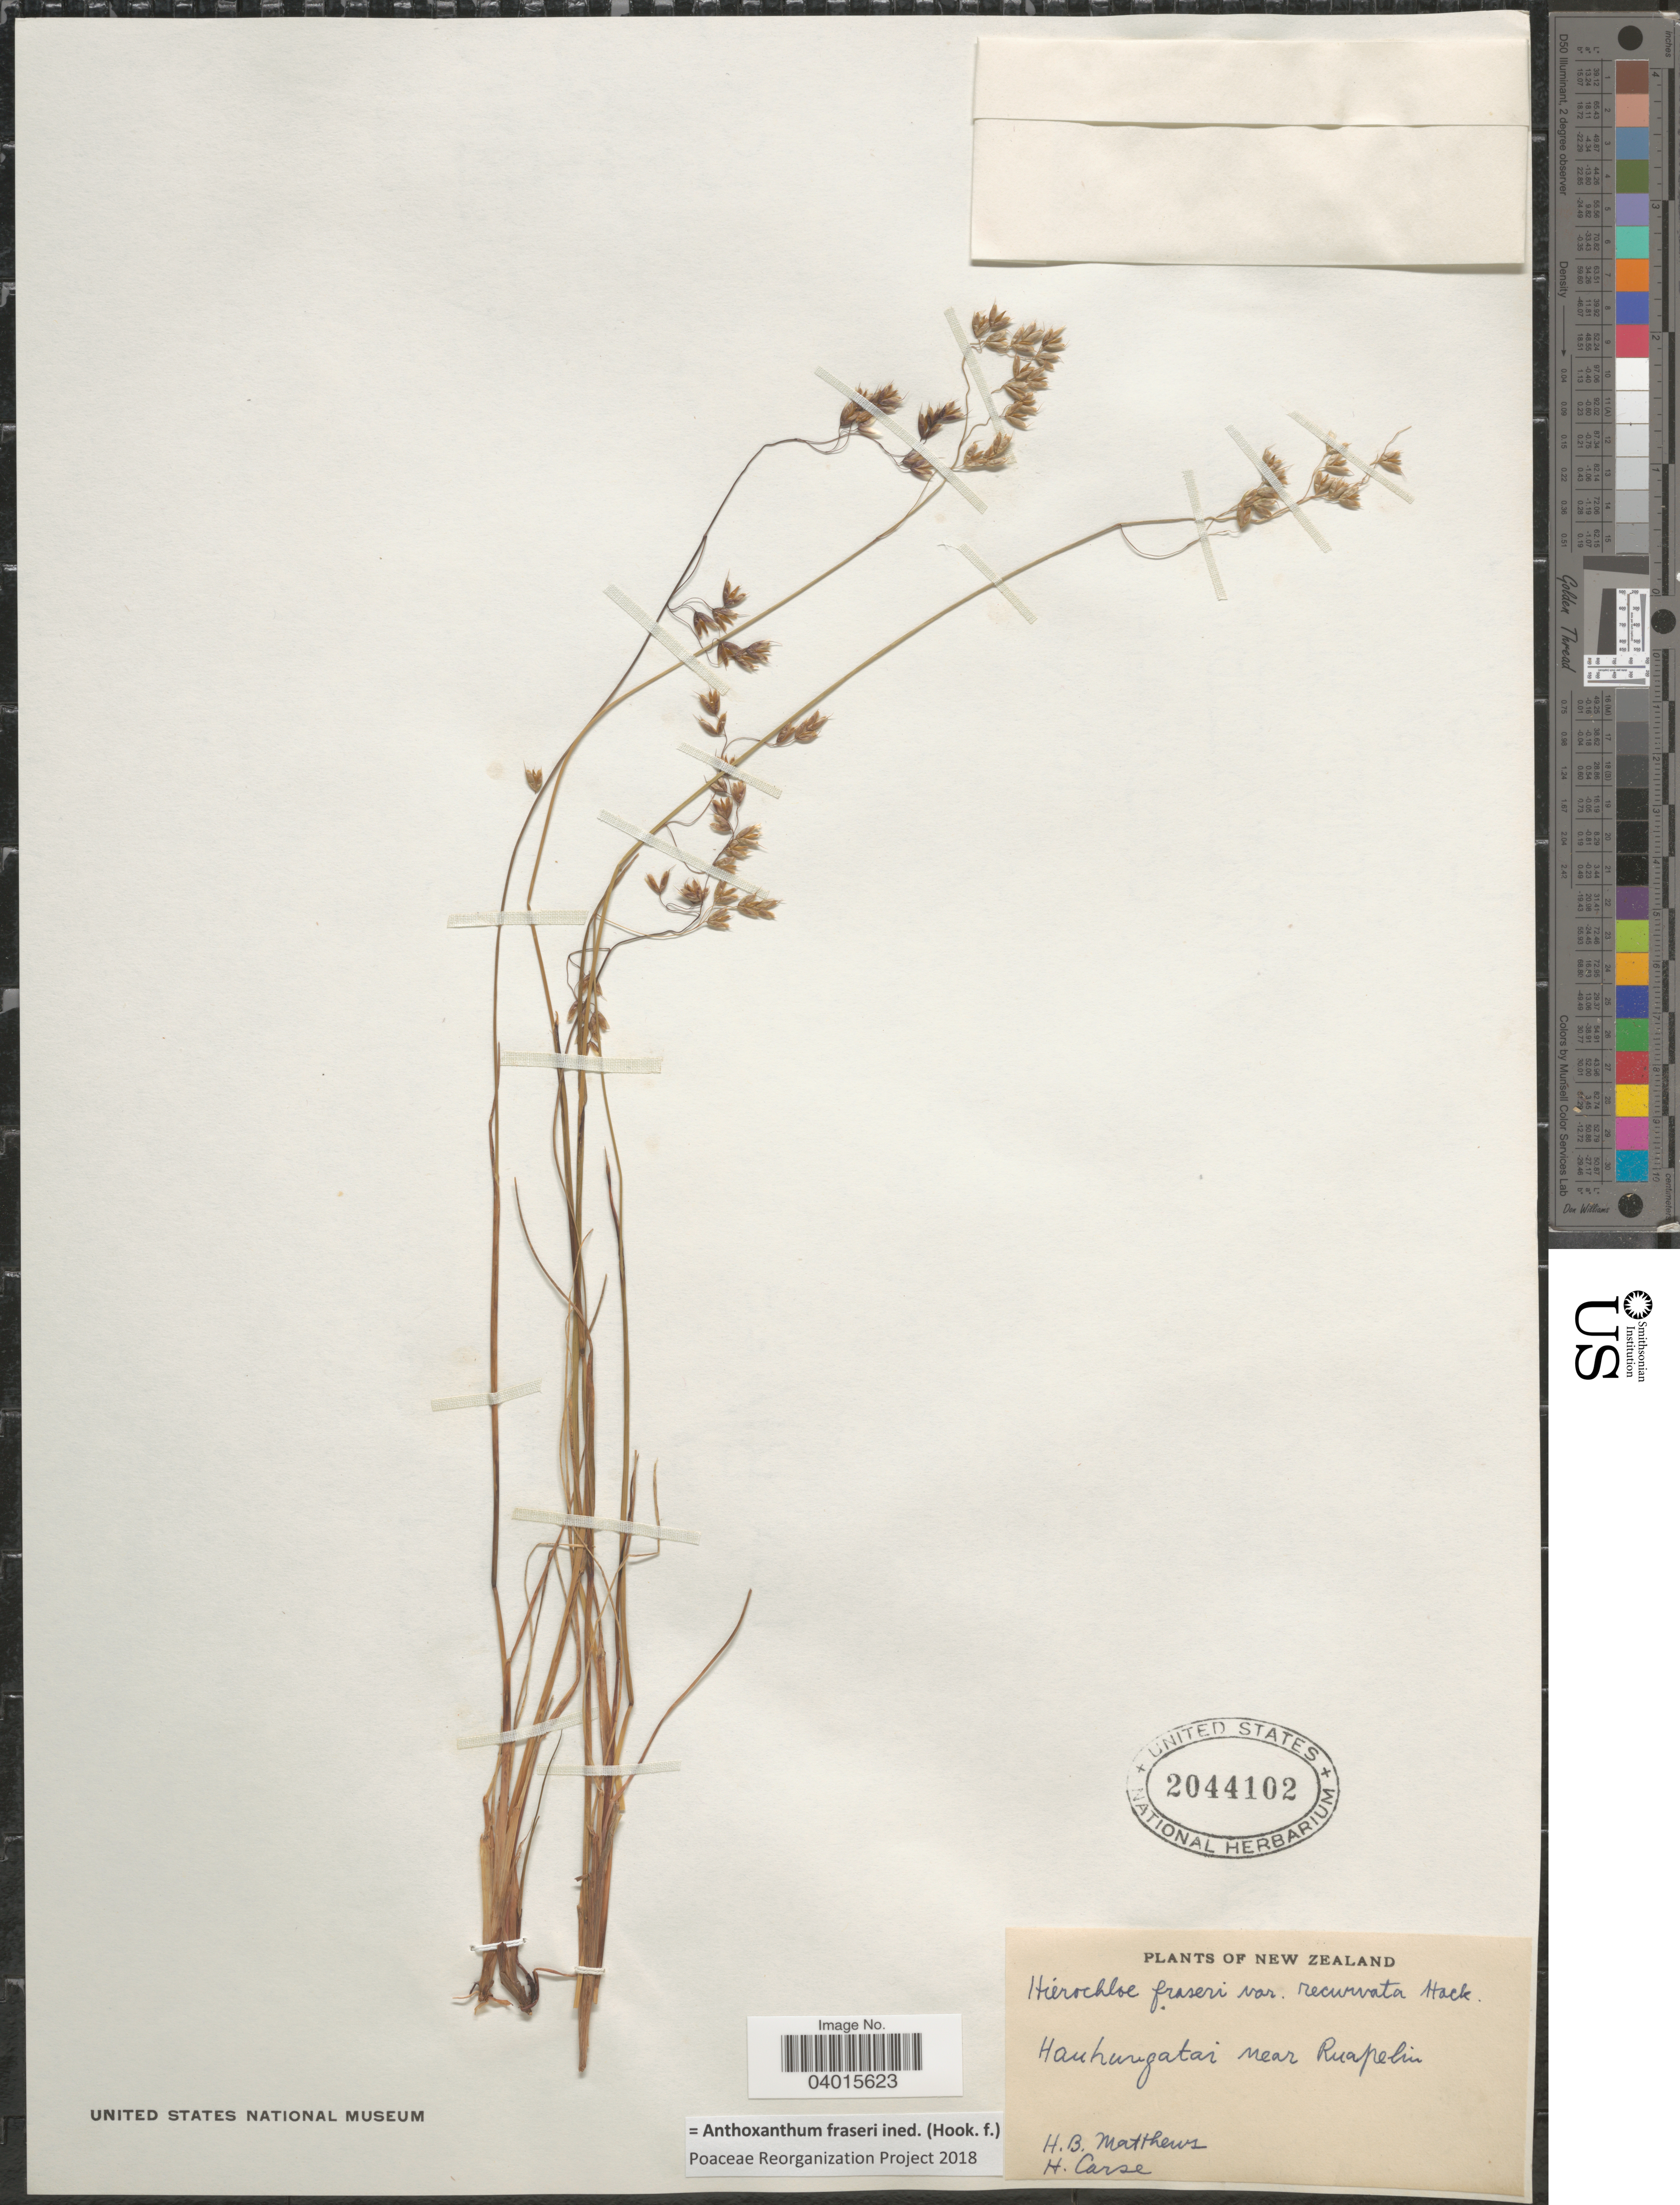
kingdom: Plantae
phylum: Tracheophyta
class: Liliopsida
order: Poales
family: Poaceae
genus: Anthoxanthum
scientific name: Anthoxanthum fraseri (Hook. f.) ined.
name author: Hook. f.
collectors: H. B. Matthews & H. Carse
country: New Zealand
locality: Hauhungatai near Ruapehu.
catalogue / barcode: US 2044102